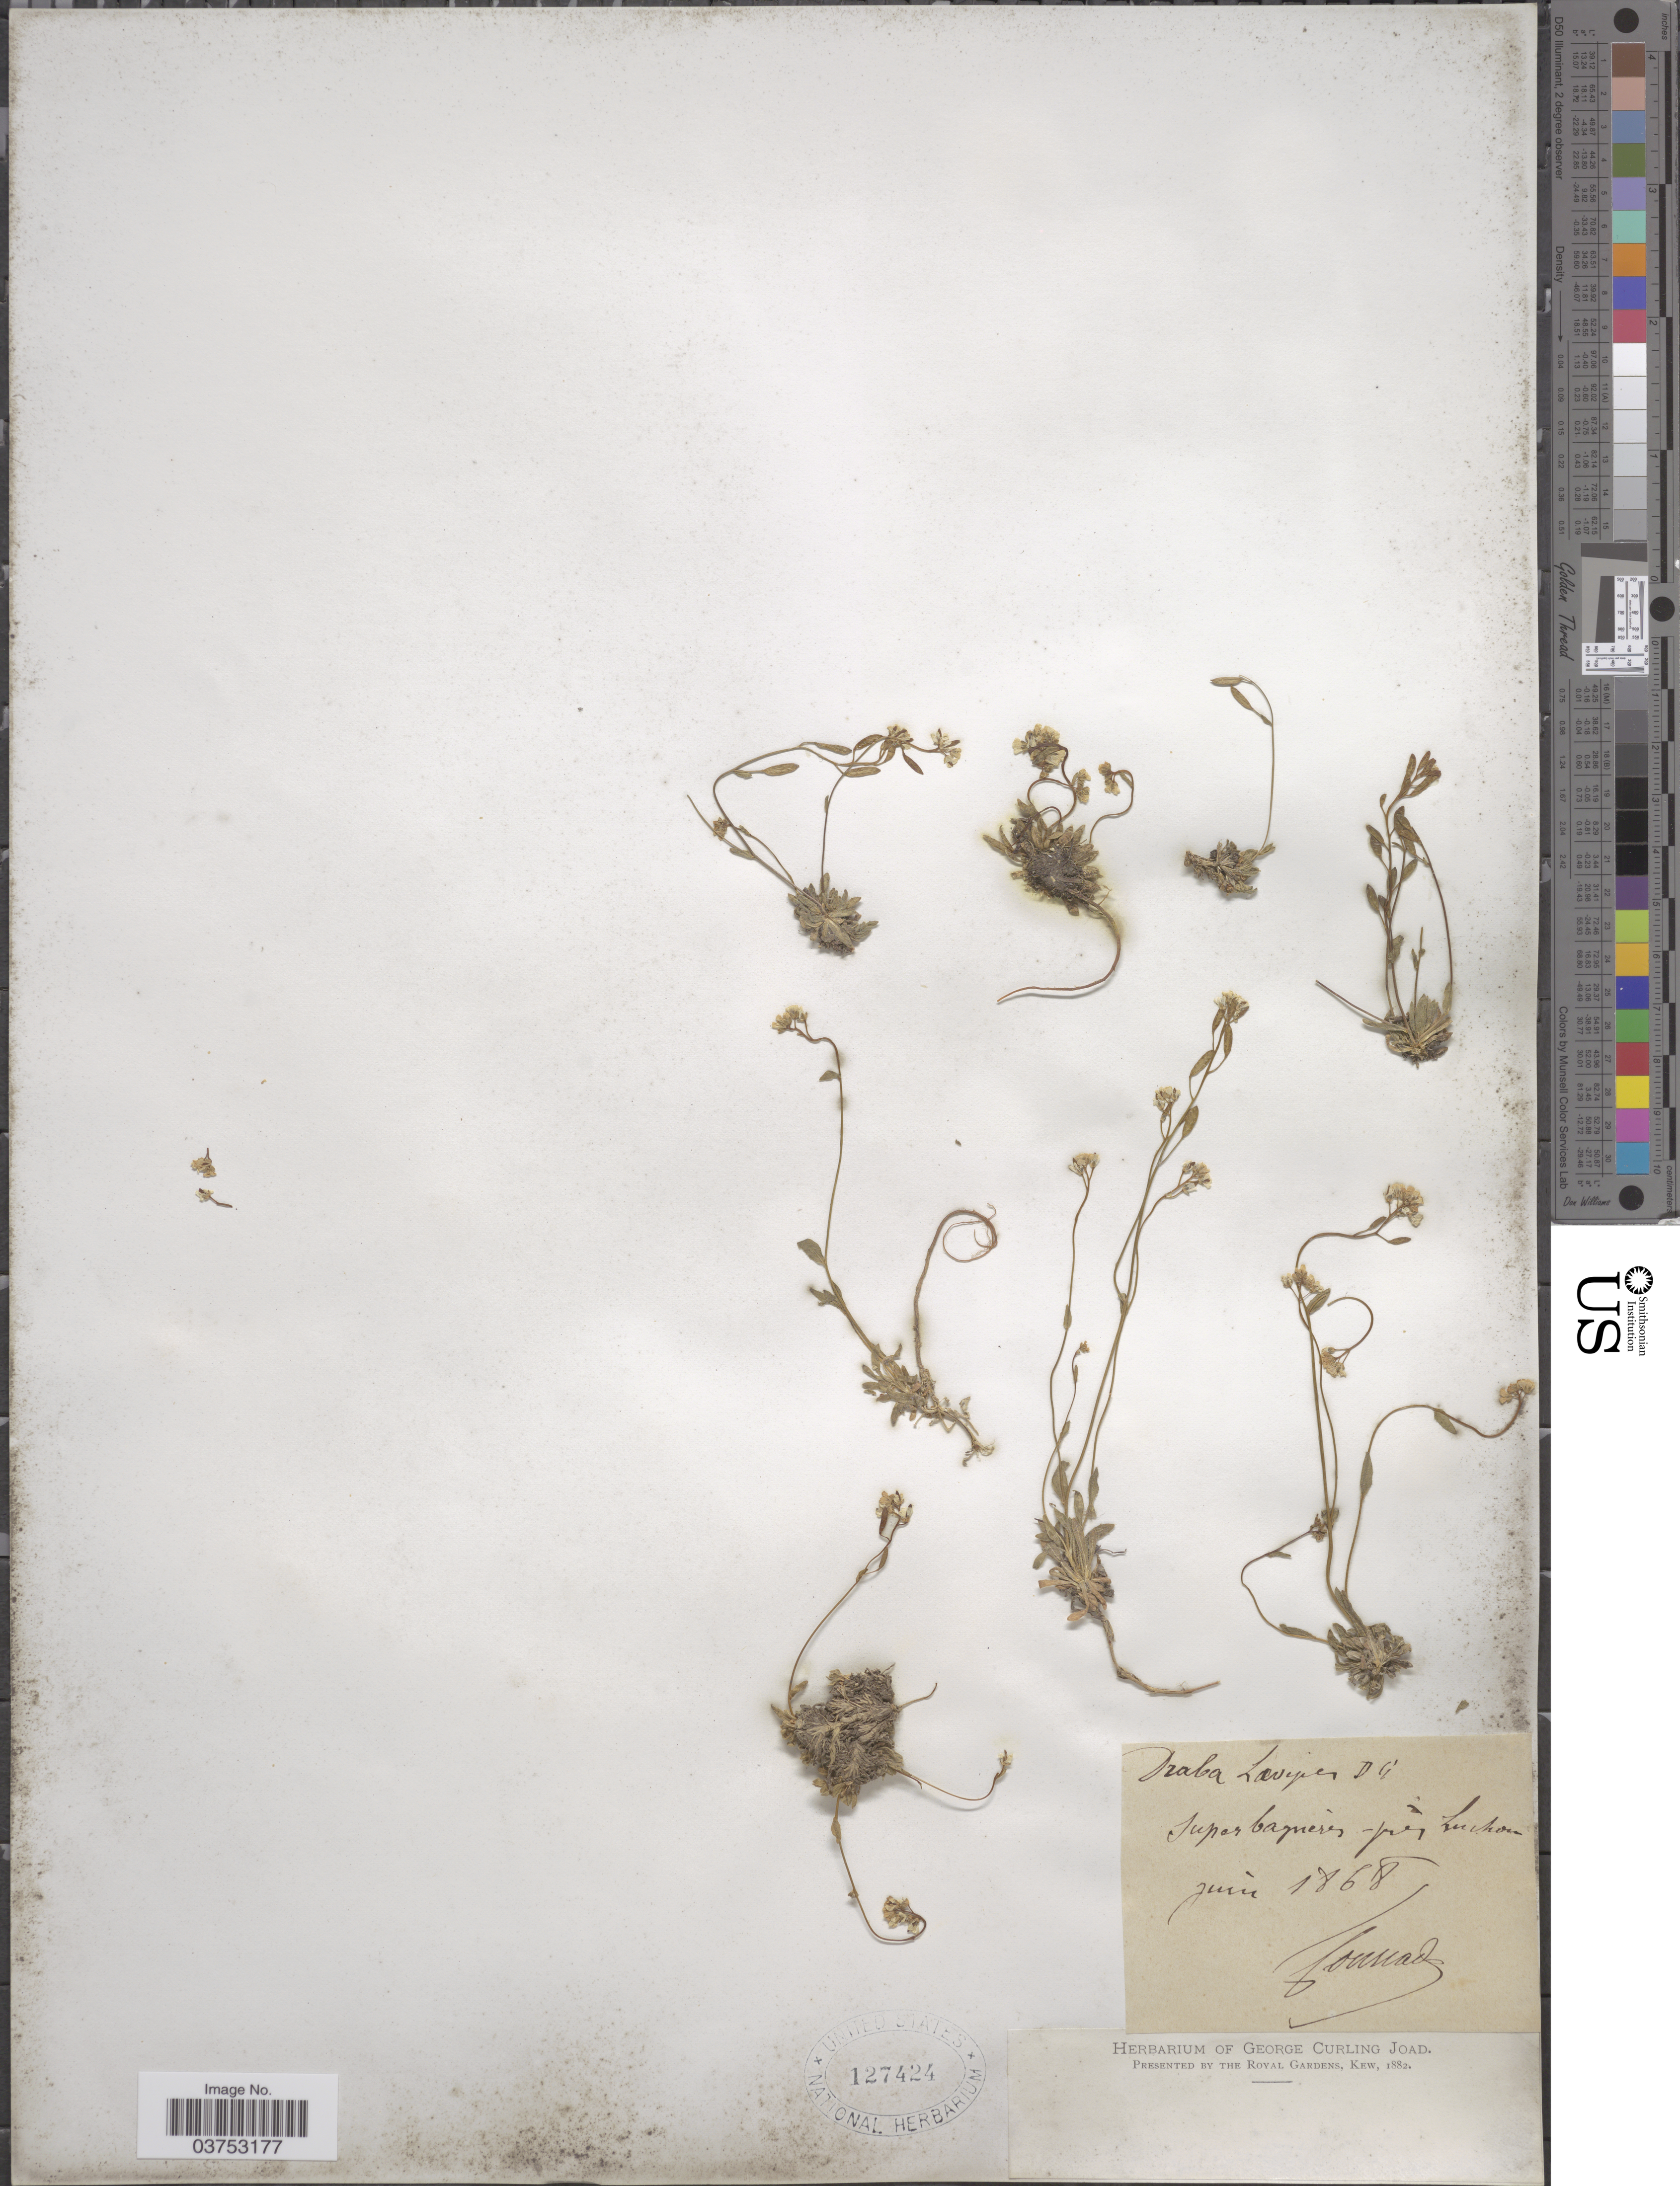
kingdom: Plantae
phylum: Tracheophyta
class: Magnoliopsida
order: Brassicales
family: Brassicaceae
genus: Draba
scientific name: Draba laevipes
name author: DC.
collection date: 1868-06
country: France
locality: Supar [interpreted] bagnieres - pres Luchon.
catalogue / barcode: US 127424